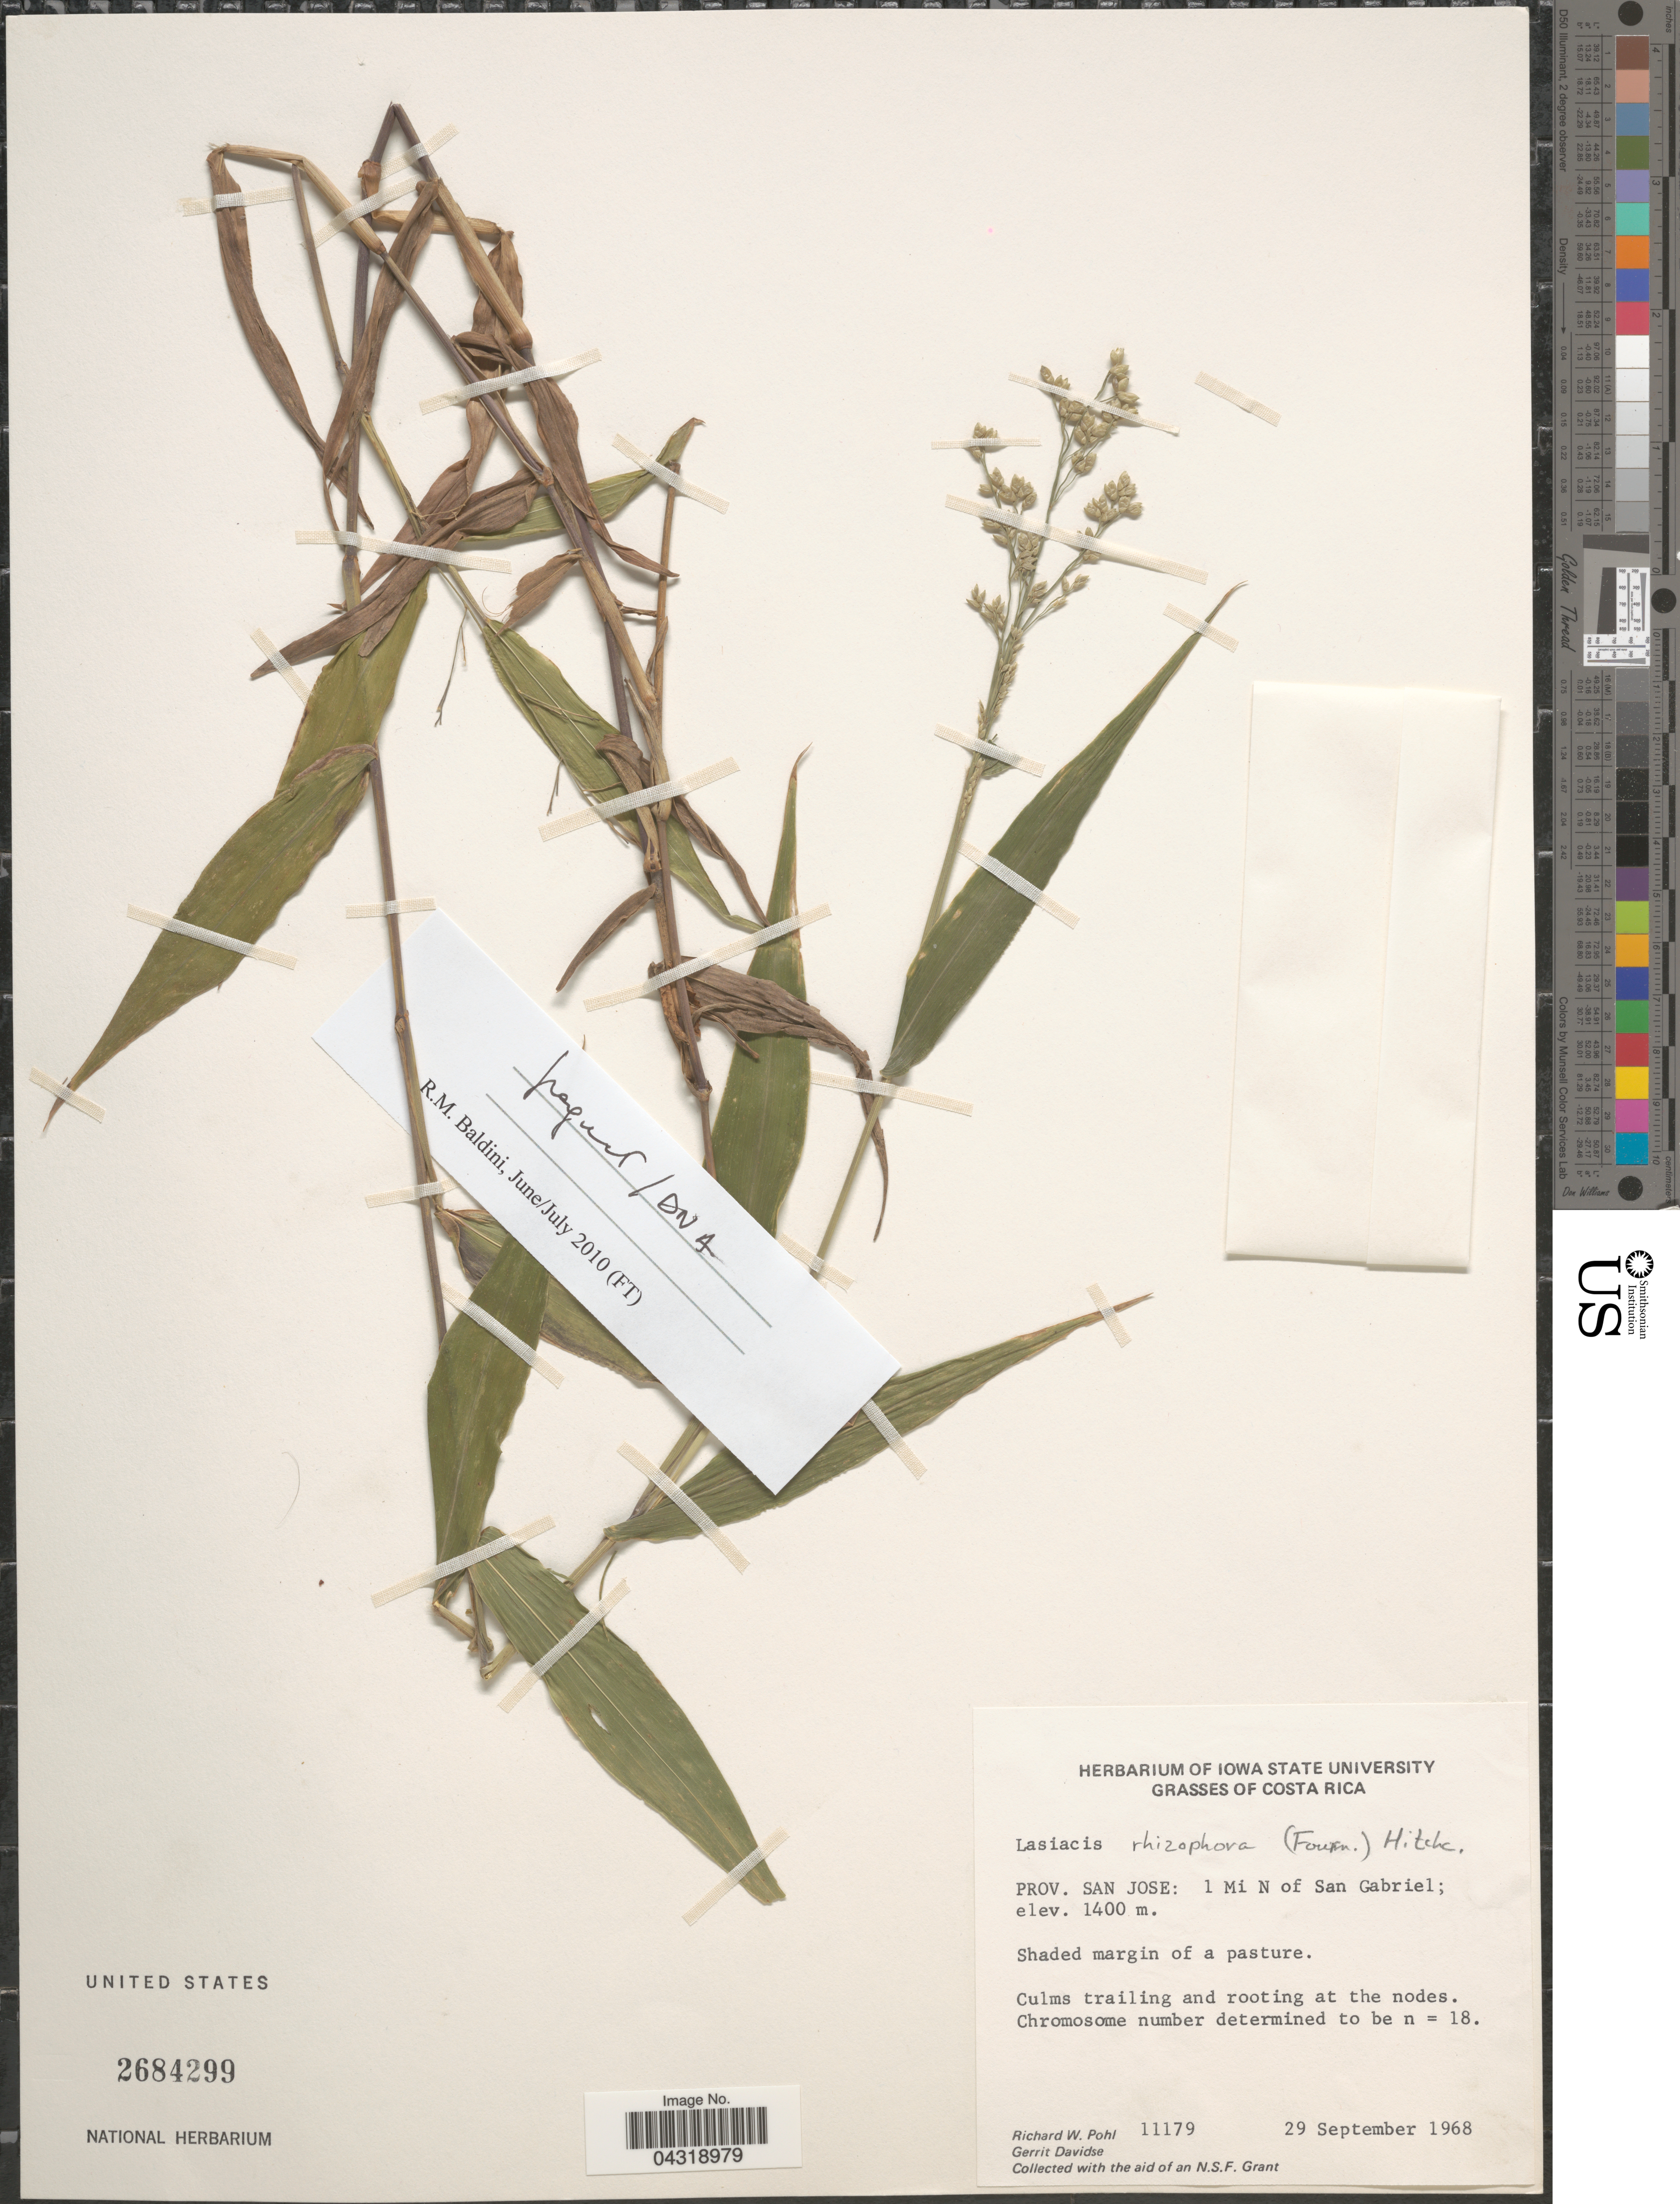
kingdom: Plantae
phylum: Tracheophyta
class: Liliopsida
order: Poales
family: Poaceae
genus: Lasiacis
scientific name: Lasiacis rhizophora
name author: (E. Fourn.) Hitchc.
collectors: R. W. Pohl & G. Davidse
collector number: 11179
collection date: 1968-09-29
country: Costa Rica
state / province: San José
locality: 1 Mi N of San Gabriel.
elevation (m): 1400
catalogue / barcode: US 2684299